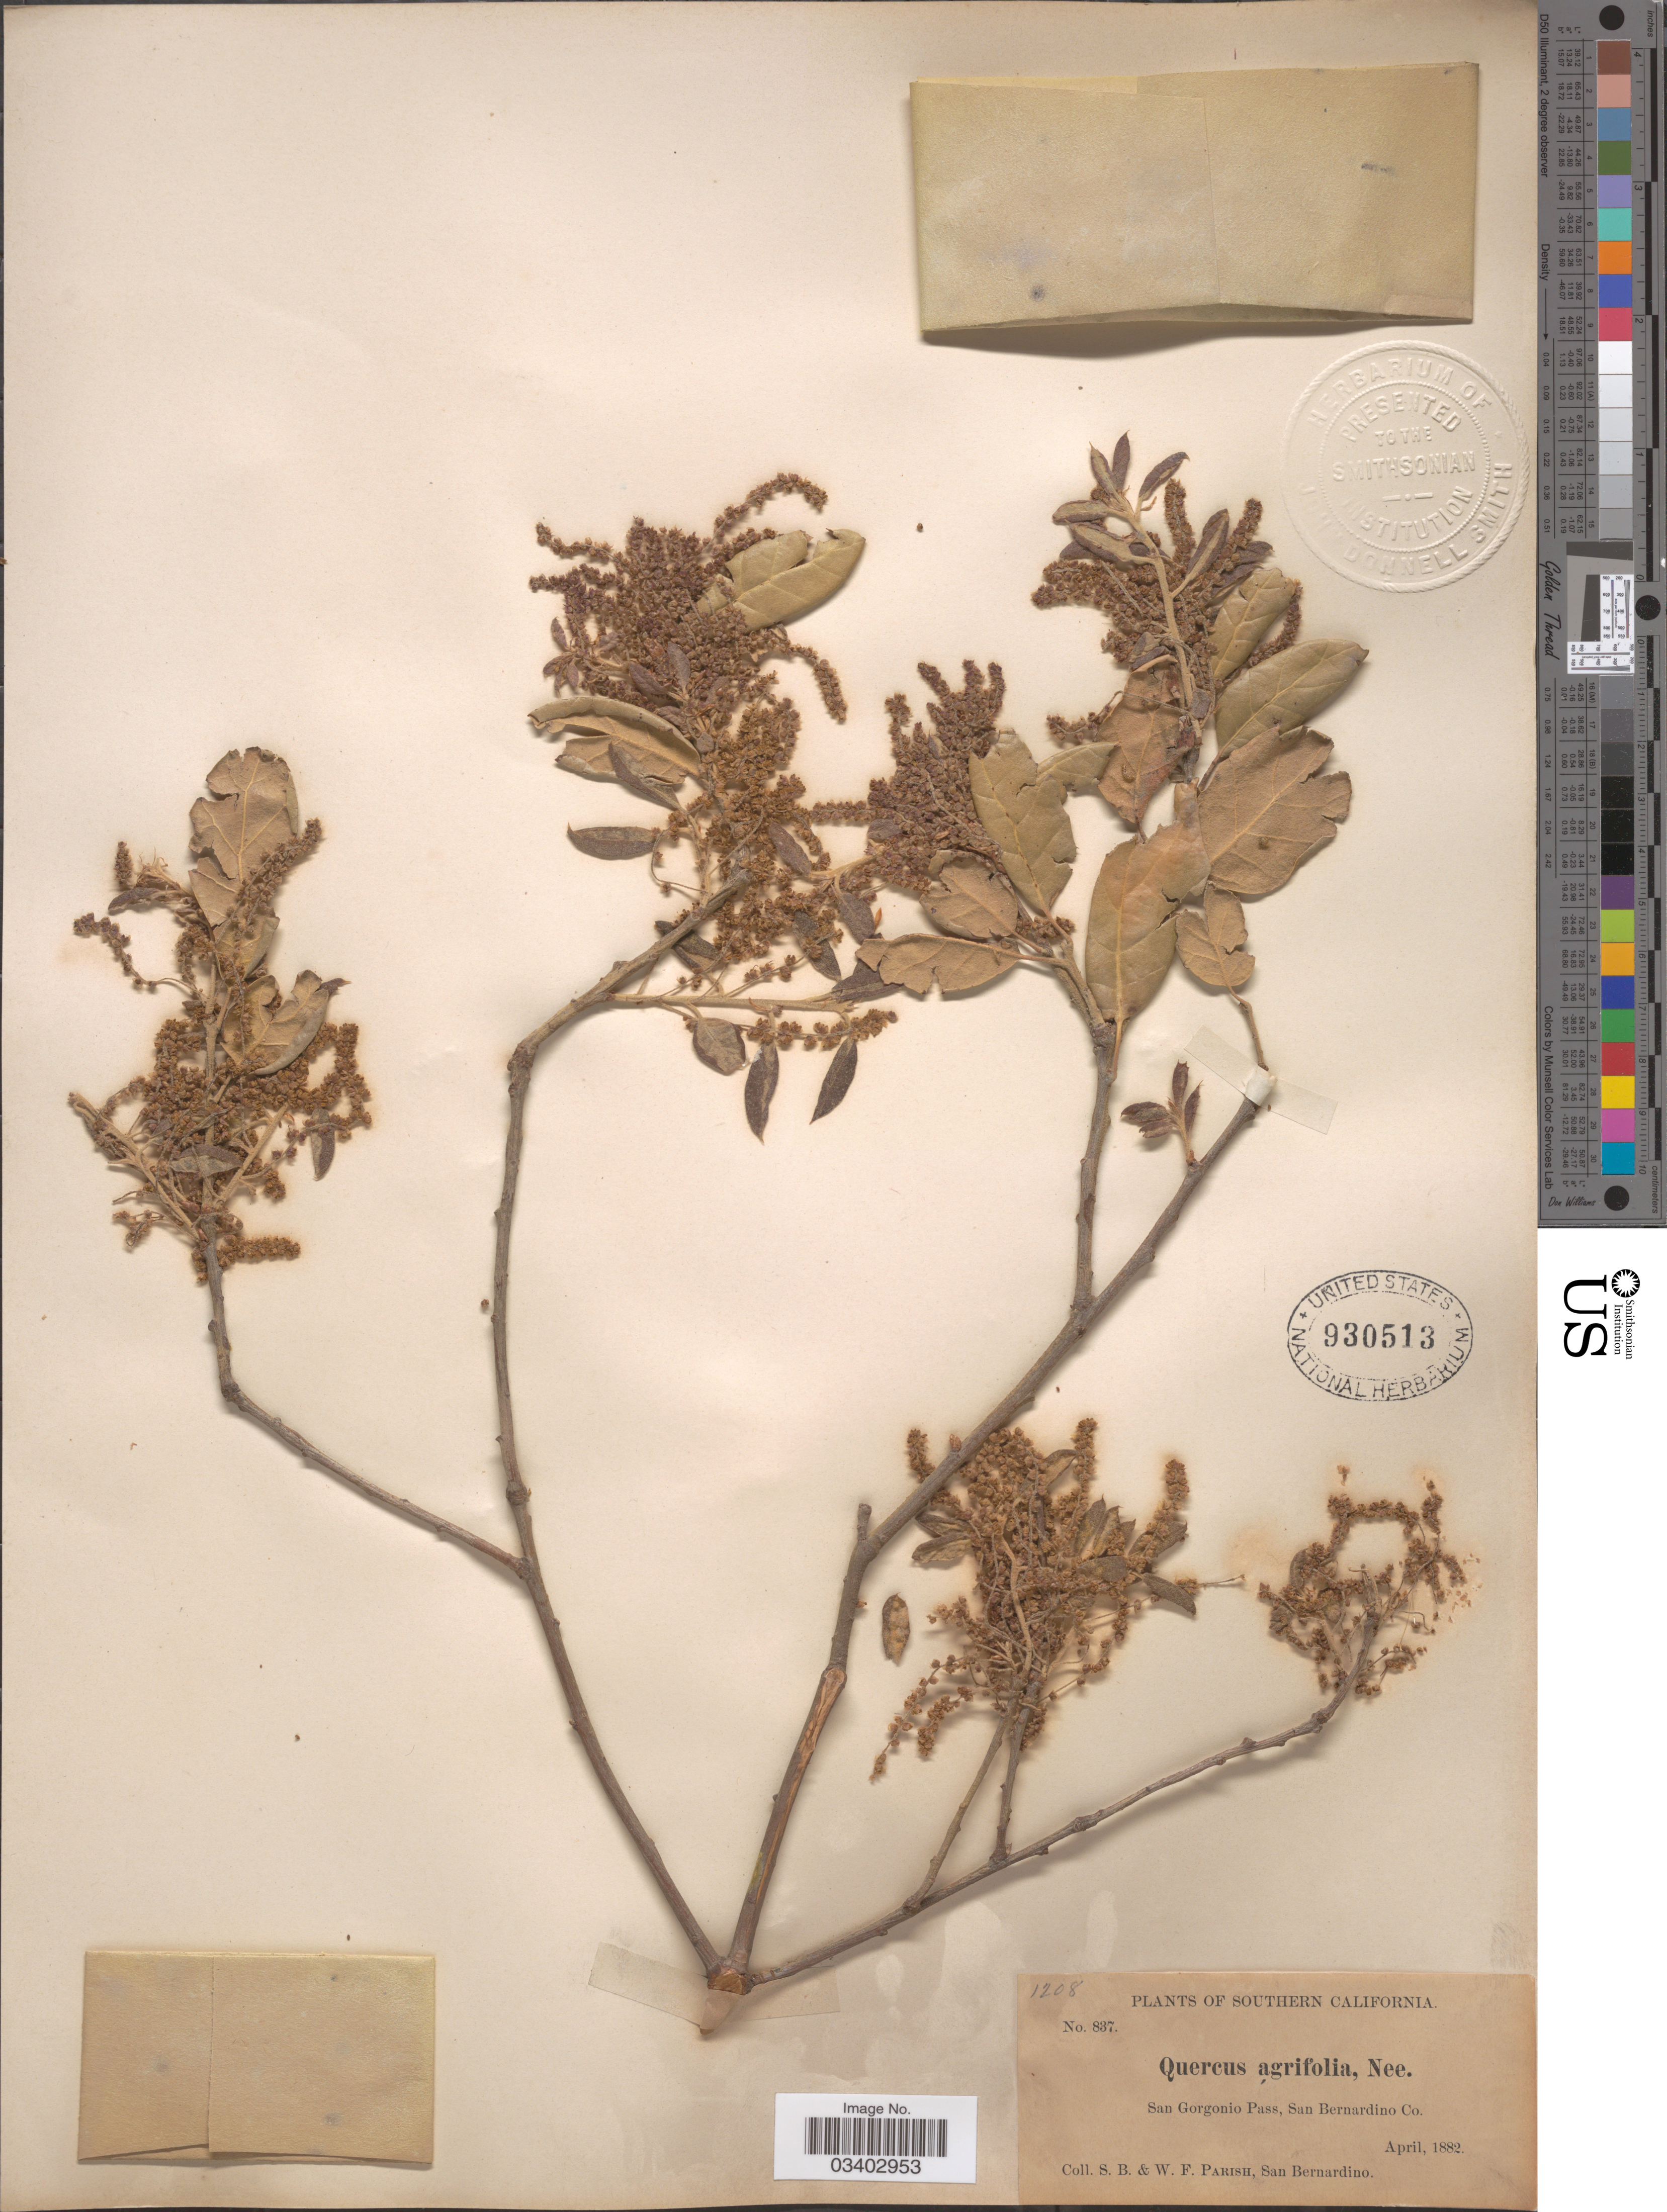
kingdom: Plantae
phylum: Tracheophyta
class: Magnoliopsida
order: Fagales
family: Fagaceae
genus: Quercus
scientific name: Quercus agrifolia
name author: Née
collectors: S. B. Parish & W. F. Parish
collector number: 837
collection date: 1882-04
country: United States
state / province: California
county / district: San Bernardino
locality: Southern California. San Gorgonio Pass, San Bernardino Co.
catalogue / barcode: US 930513